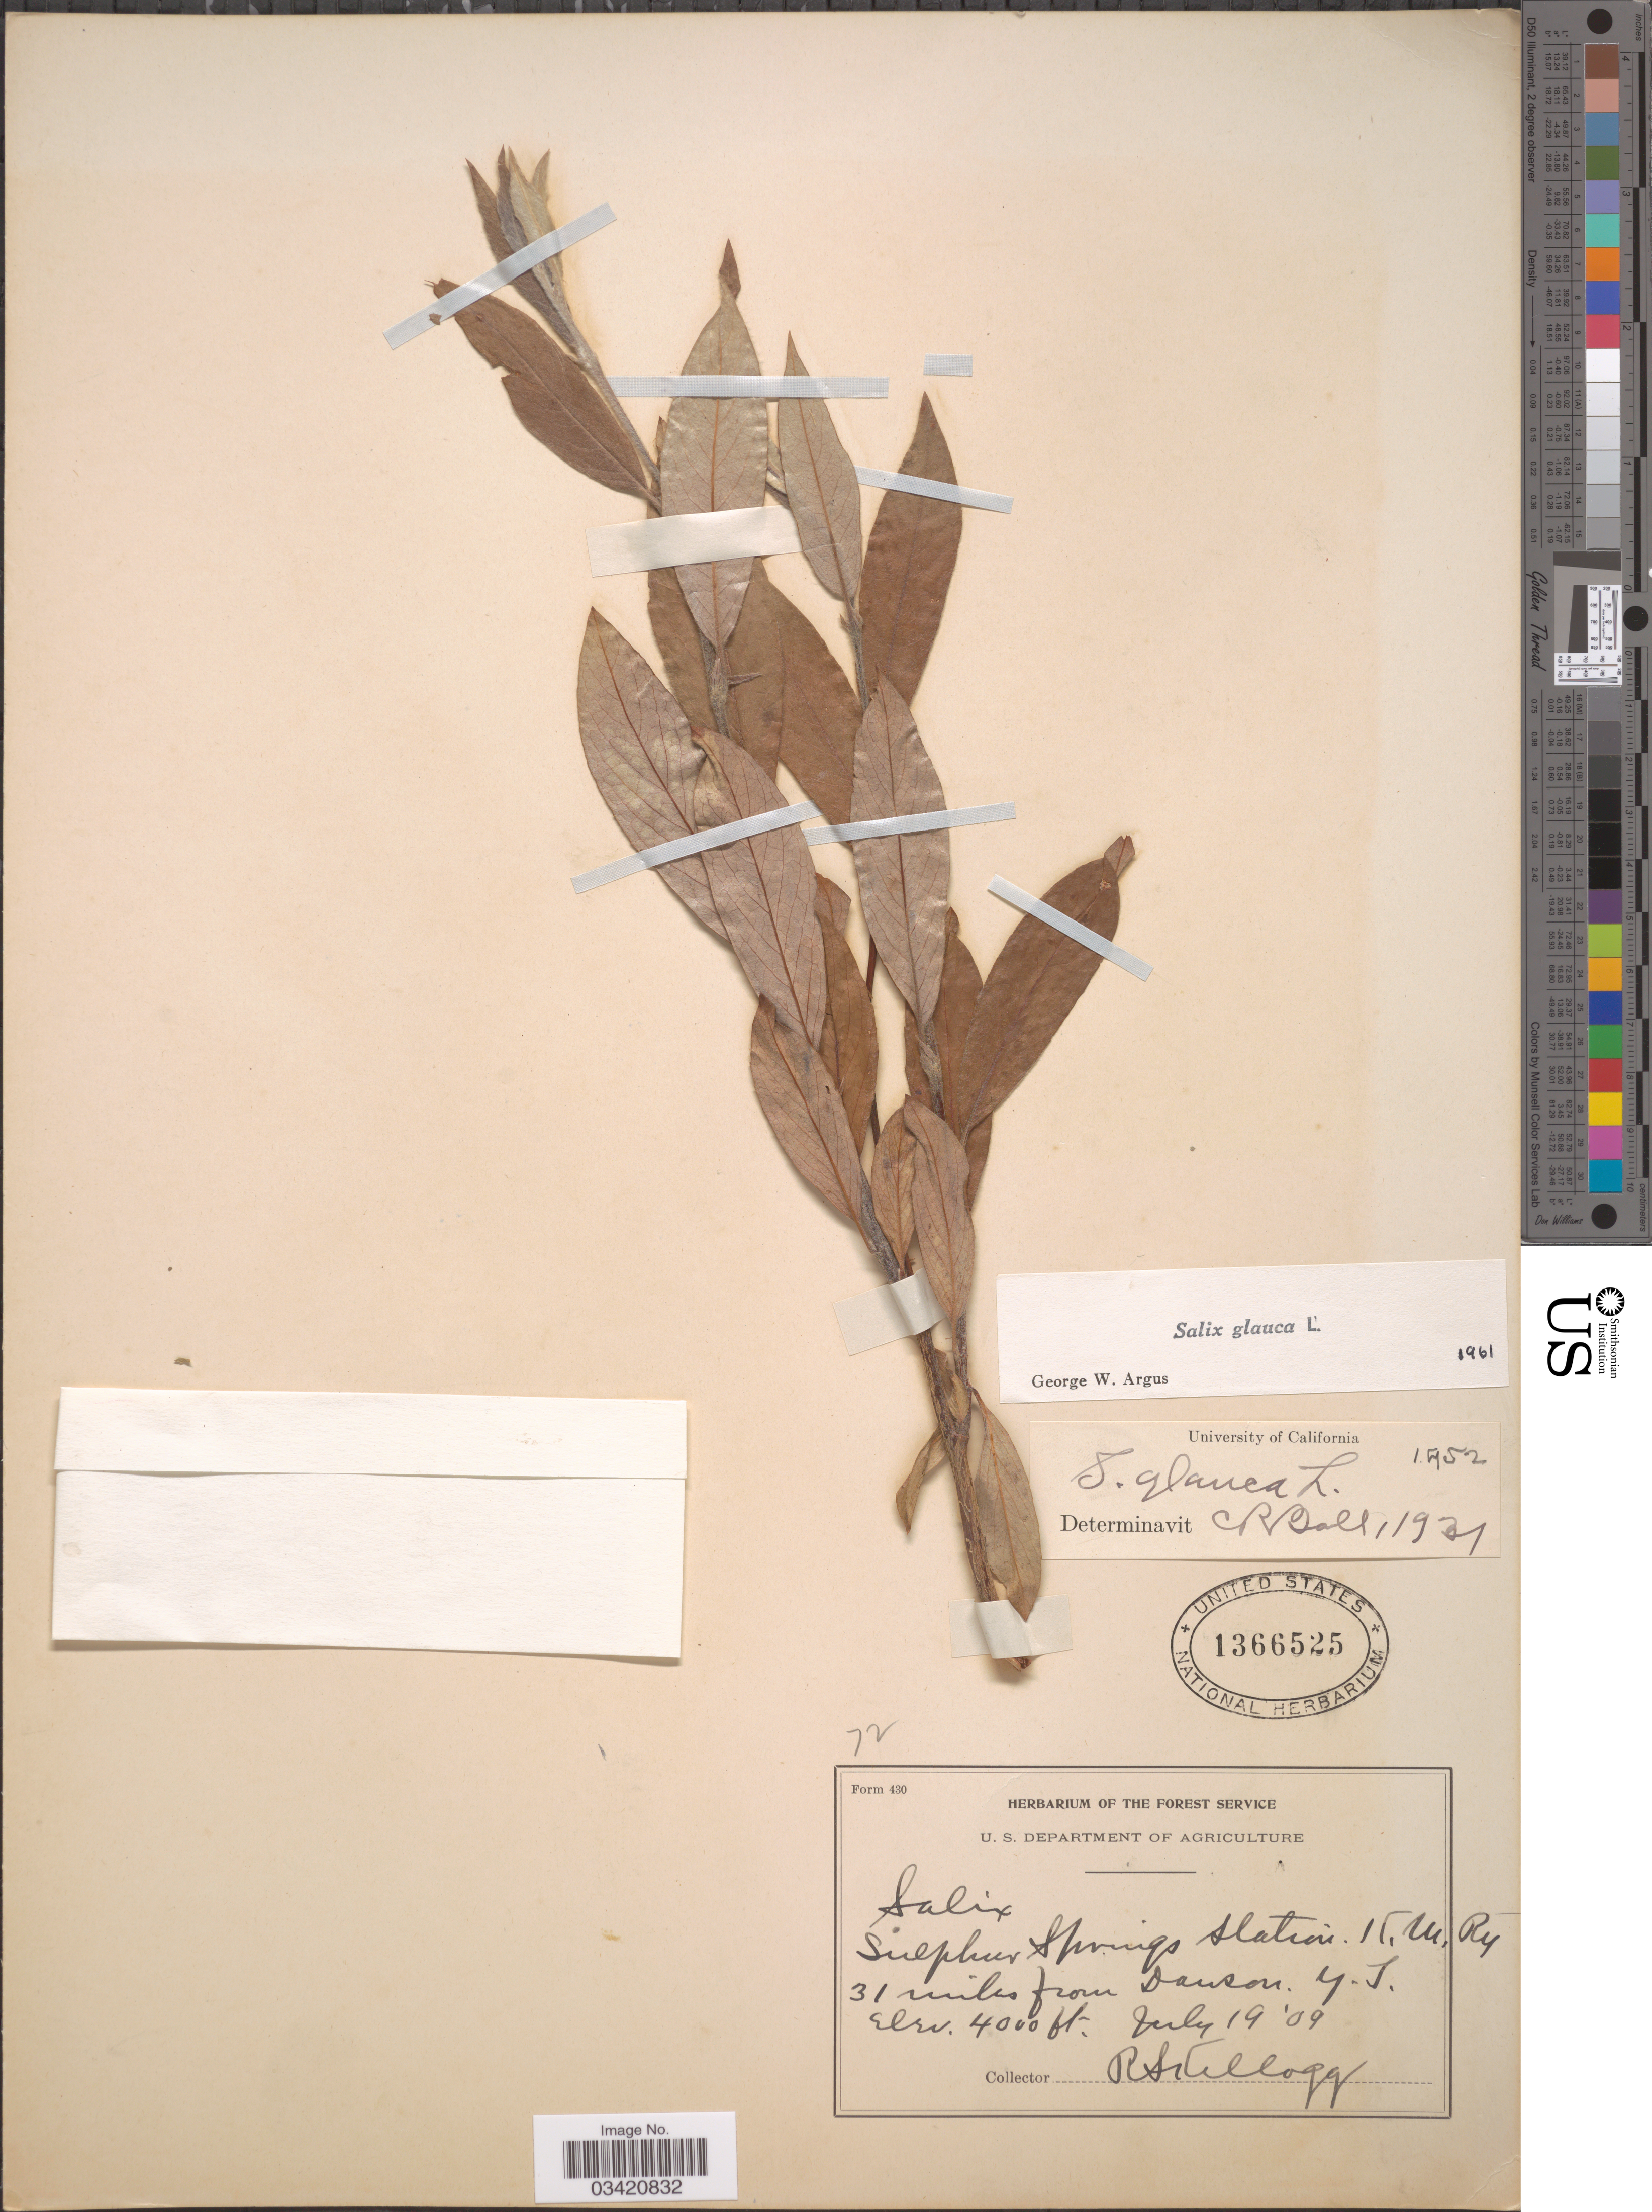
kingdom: Plantae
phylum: Tracheophyta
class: Magnoliopsida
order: Malpighiales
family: Salicaceae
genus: Salix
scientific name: Salix glauca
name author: L.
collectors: R. Kellogg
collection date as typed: Transcribed d/m/y: 19/7/9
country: Canada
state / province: Yukon Territory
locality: Sulphur Springs Station. K. M. Ry. 31 miles from Dawson.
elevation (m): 1219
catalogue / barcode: US 1366525